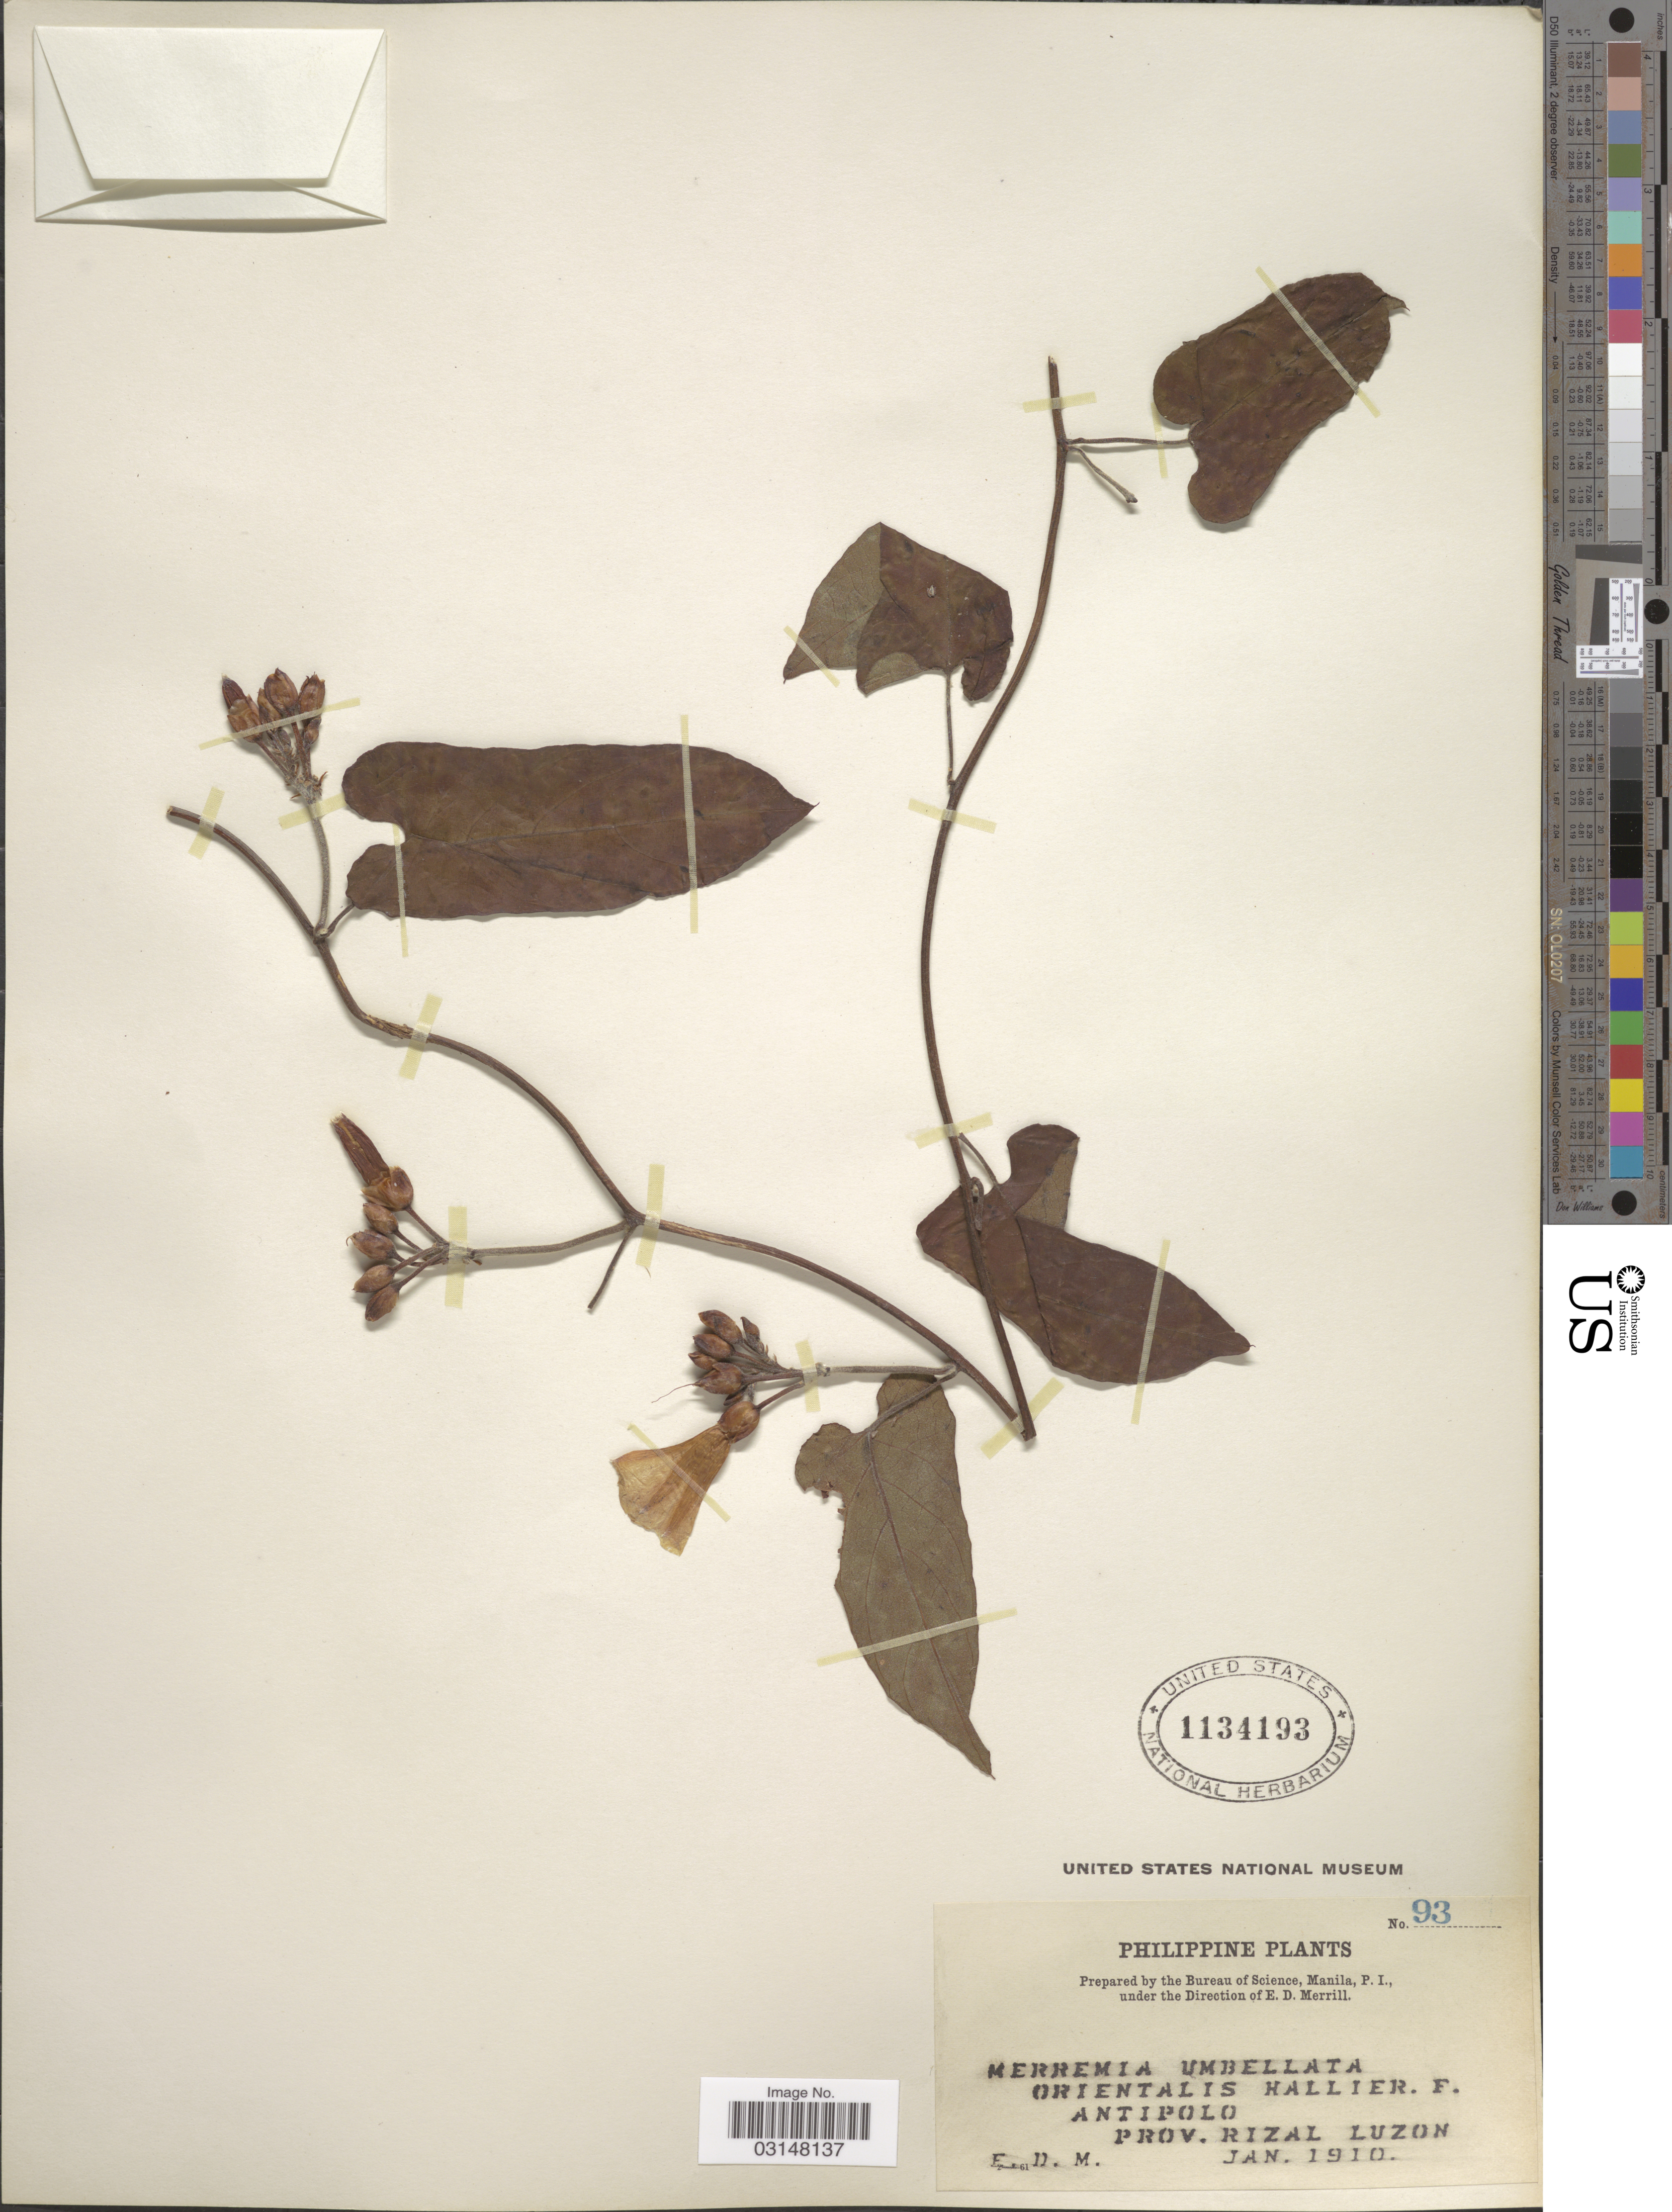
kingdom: Plantae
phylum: Tracheophyta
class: Magnoliopsida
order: Solanales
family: Convolvulaceae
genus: Camonea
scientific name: Camonea pilosa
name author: (Houtt.) A. R. Simões & Staples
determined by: Strong, Mark T., (BOT), Smithsonian Institution - National Museum of Natural History (UNITED STATES)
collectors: E. D. Merrill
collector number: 93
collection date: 1910-01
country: Philippines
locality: Antipolo, Prov. Rizal, Luzon.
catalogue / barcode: US 1134193